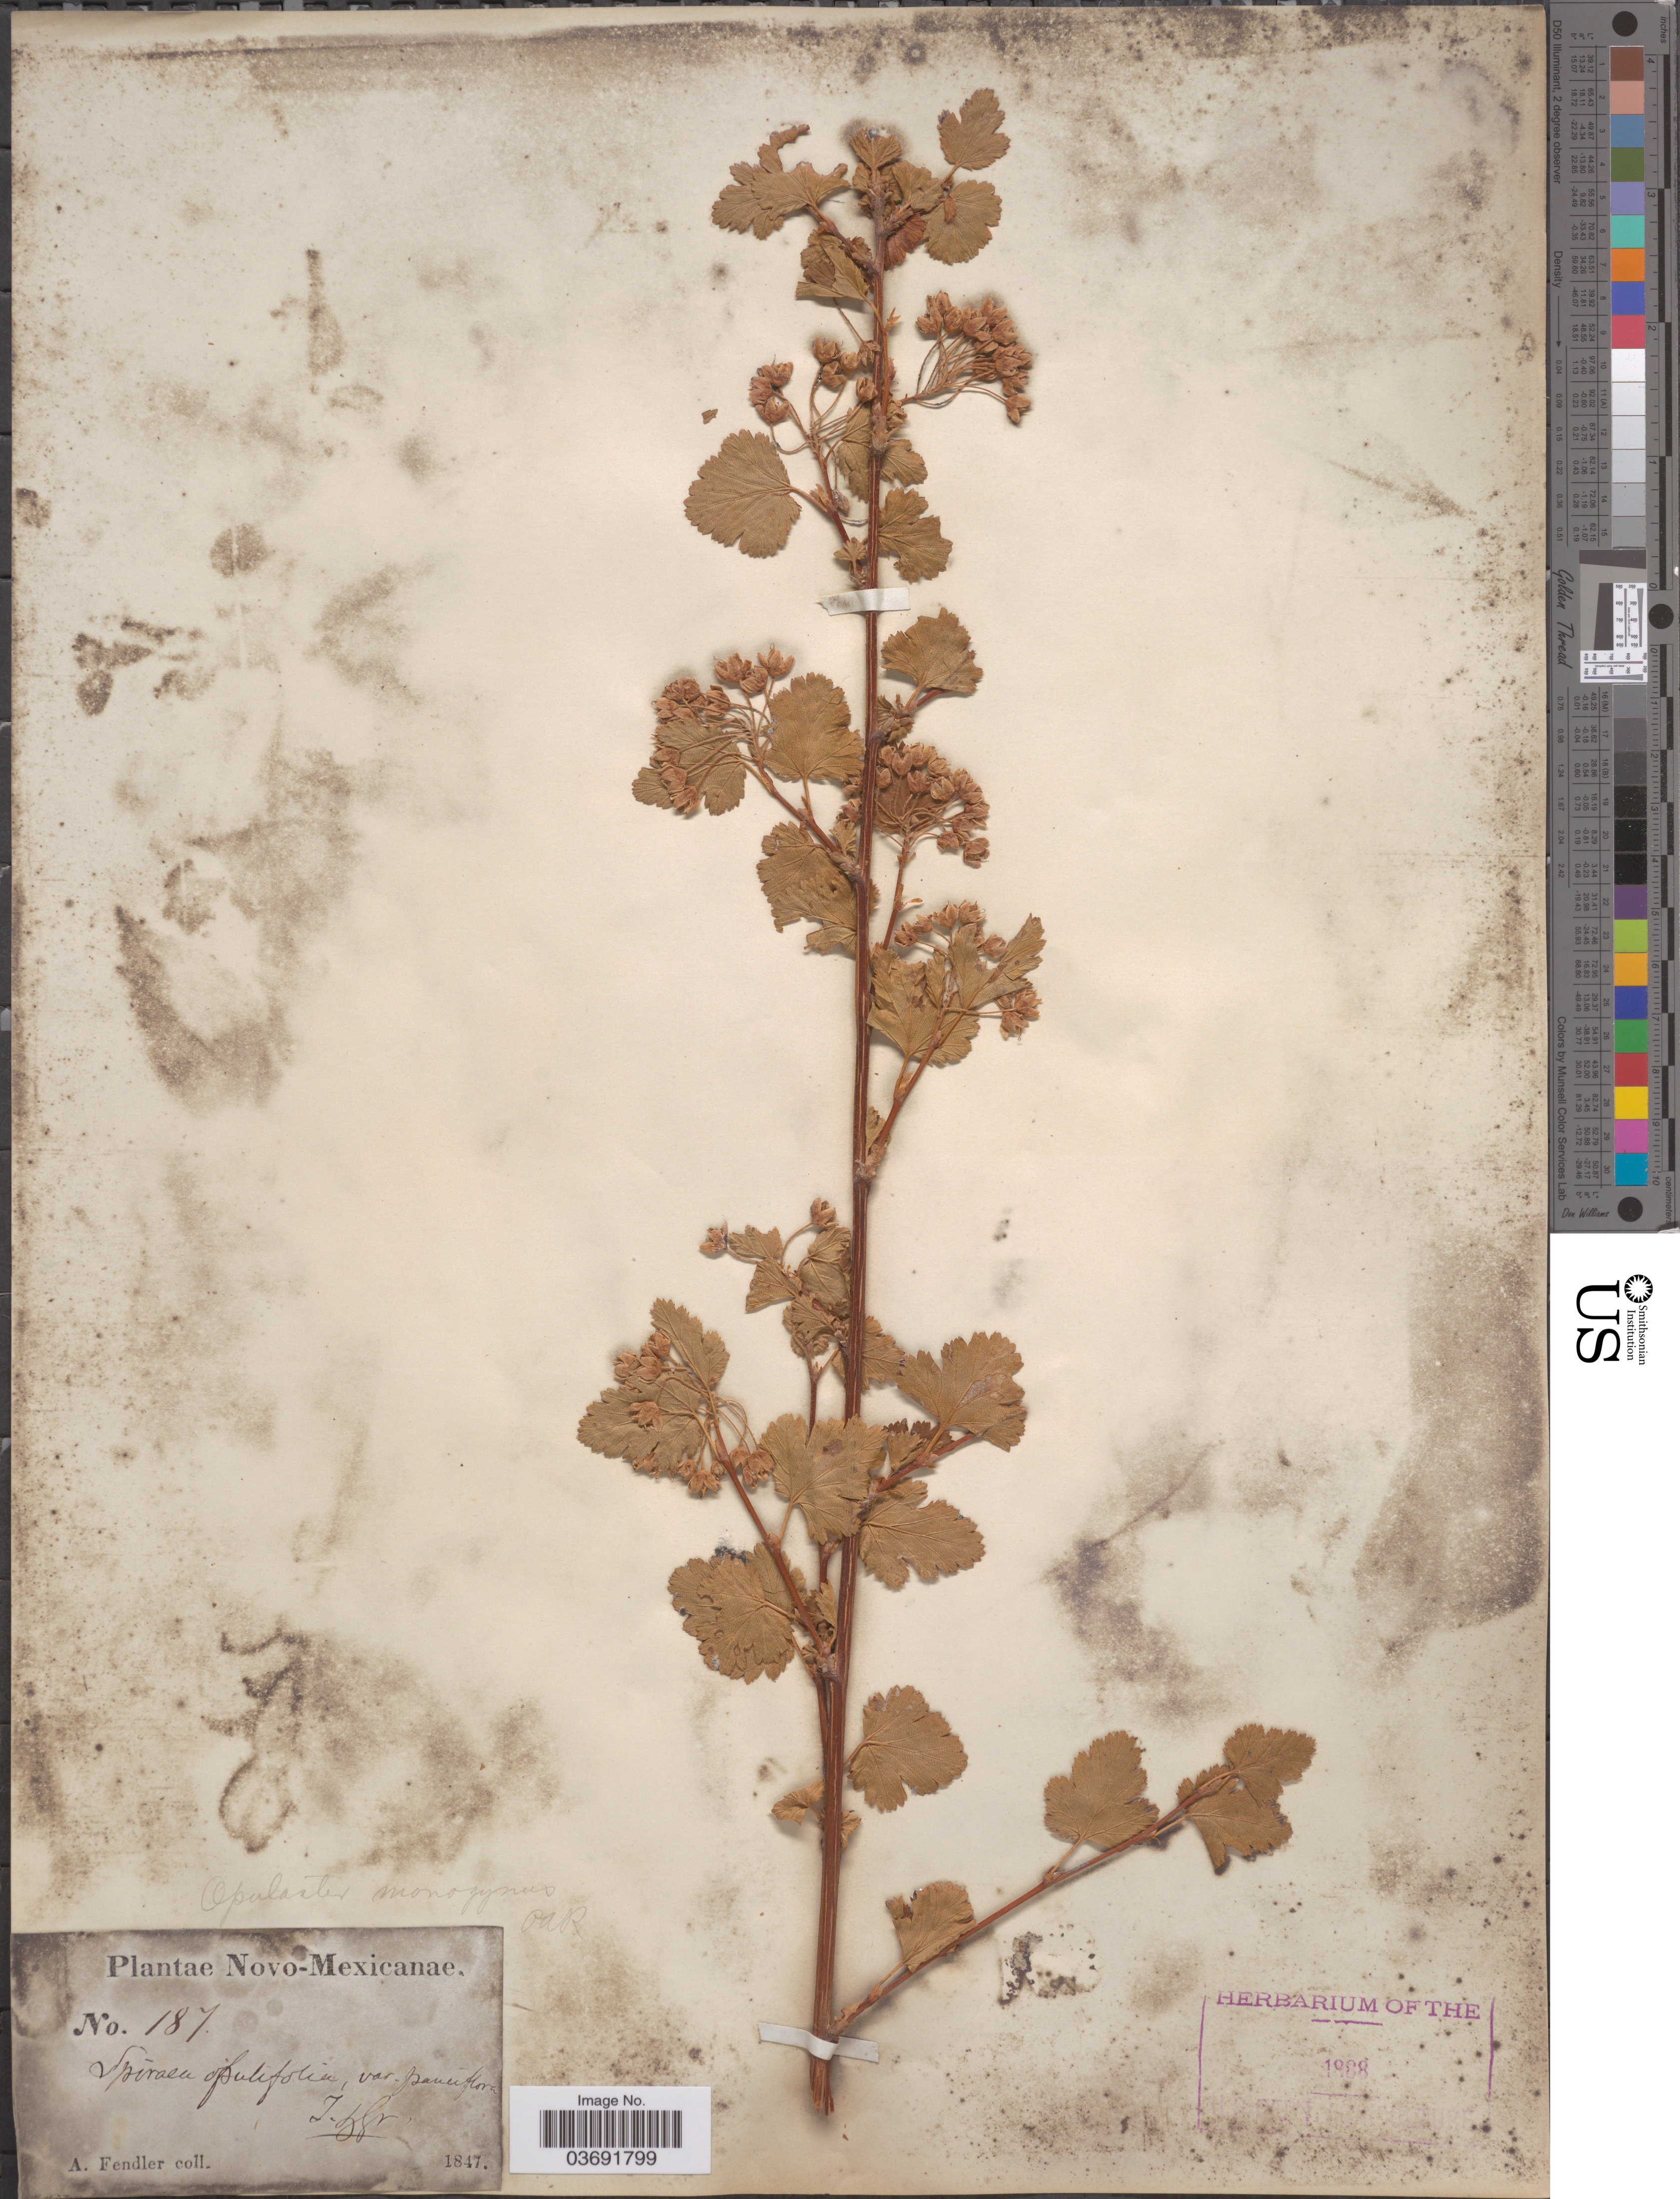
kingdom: Plantae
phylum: Tracheophyta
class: Magnoliopsida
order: Rosales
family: Rosaceae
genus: Physocarpus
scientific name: Physocarpus monogynus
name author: (Torr.) J.M. Coult.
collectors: A. Fendler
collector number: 187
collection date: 1847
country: United States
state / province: New Mexico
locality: Novo-Mexicanae.